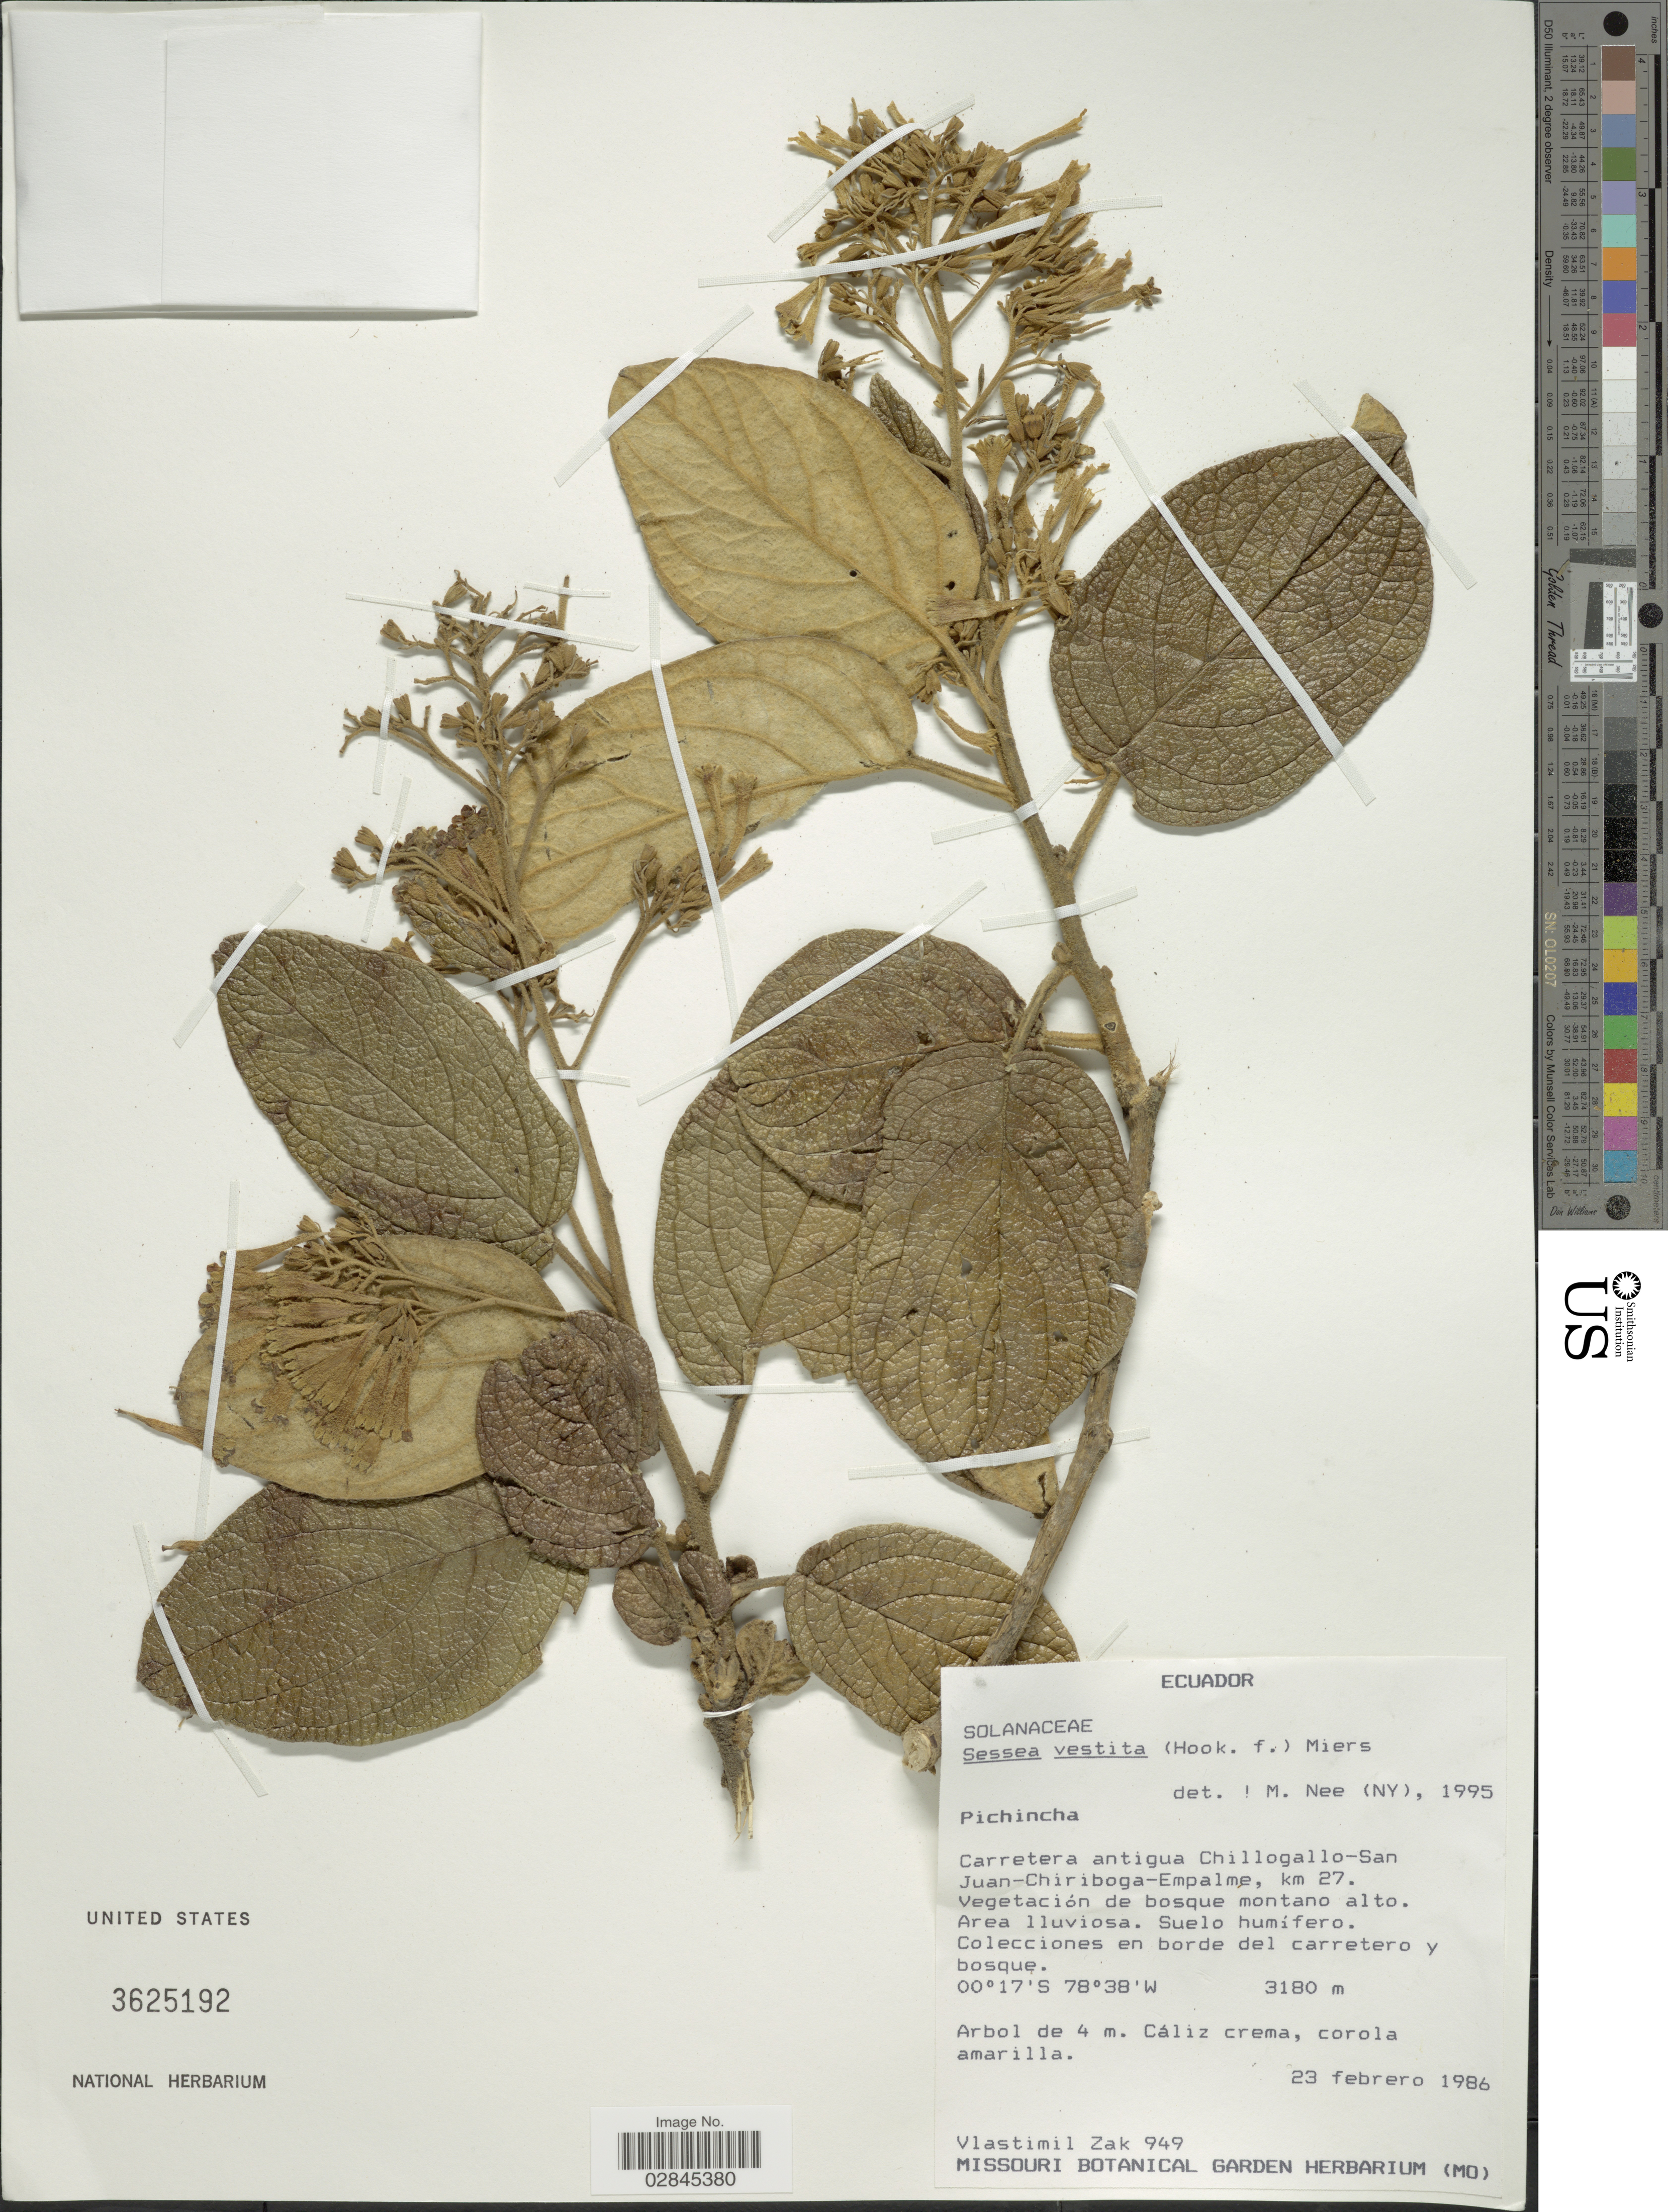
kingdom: Plantae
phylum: Tracheophyta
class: Magnoliopsida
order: Solanales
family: Solanaceae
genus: Cestrum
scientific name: Cestrum vestitum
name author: Hook.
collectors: V. Zak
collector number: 949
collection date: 1986-02-23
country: Ecuador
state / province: Pichincha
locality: Carretera antigua Chillogallo-San Juan-Chiriboga-Empalme, km 27.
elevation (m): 3180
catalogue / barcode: US 3625192